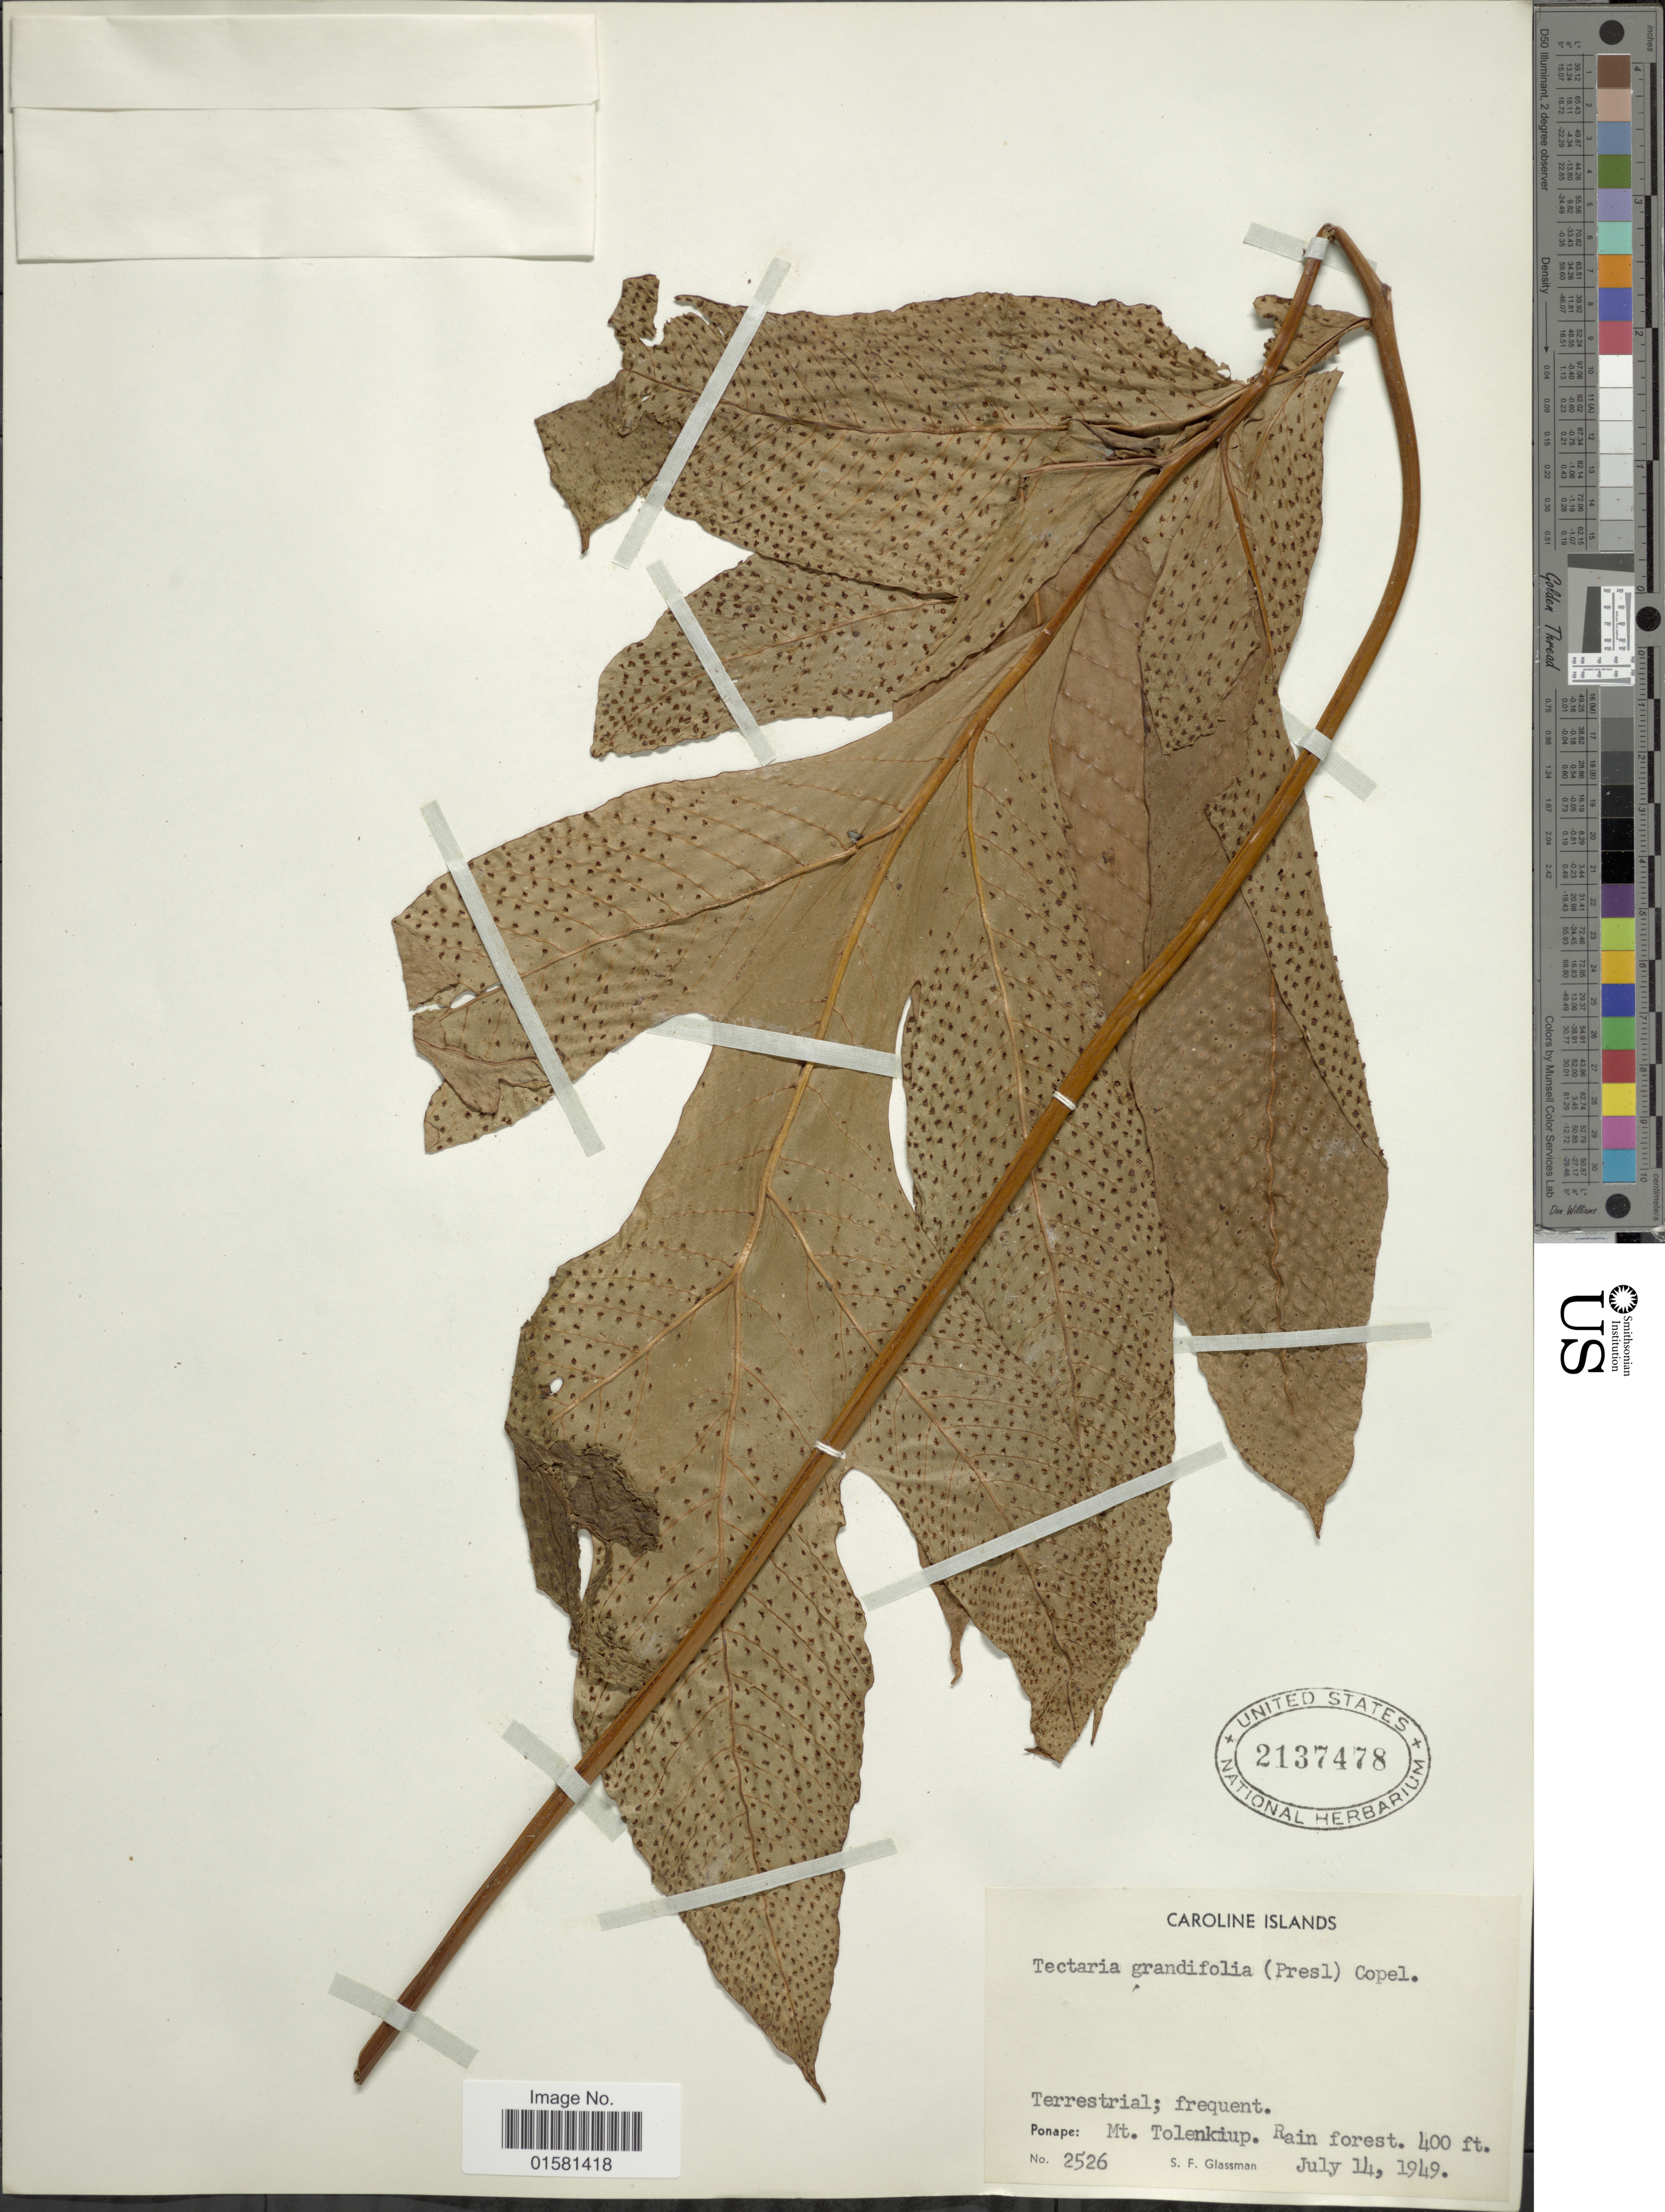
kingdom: Plantae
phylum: Tracheophyta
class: Polypodiopsida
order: Polypodiales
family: Tectariaceae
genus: Tectaria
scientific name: Tectaria grandifolia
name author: (C. Presl) Copel.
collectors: S. F. Glassman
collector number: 2526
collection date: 1949-07-14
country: Micronesia, Federated States of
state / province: Pohnpei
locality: Caroline Islands, Ponape: Mt. Tolenkiup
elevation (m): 122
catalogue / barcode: US 2137478